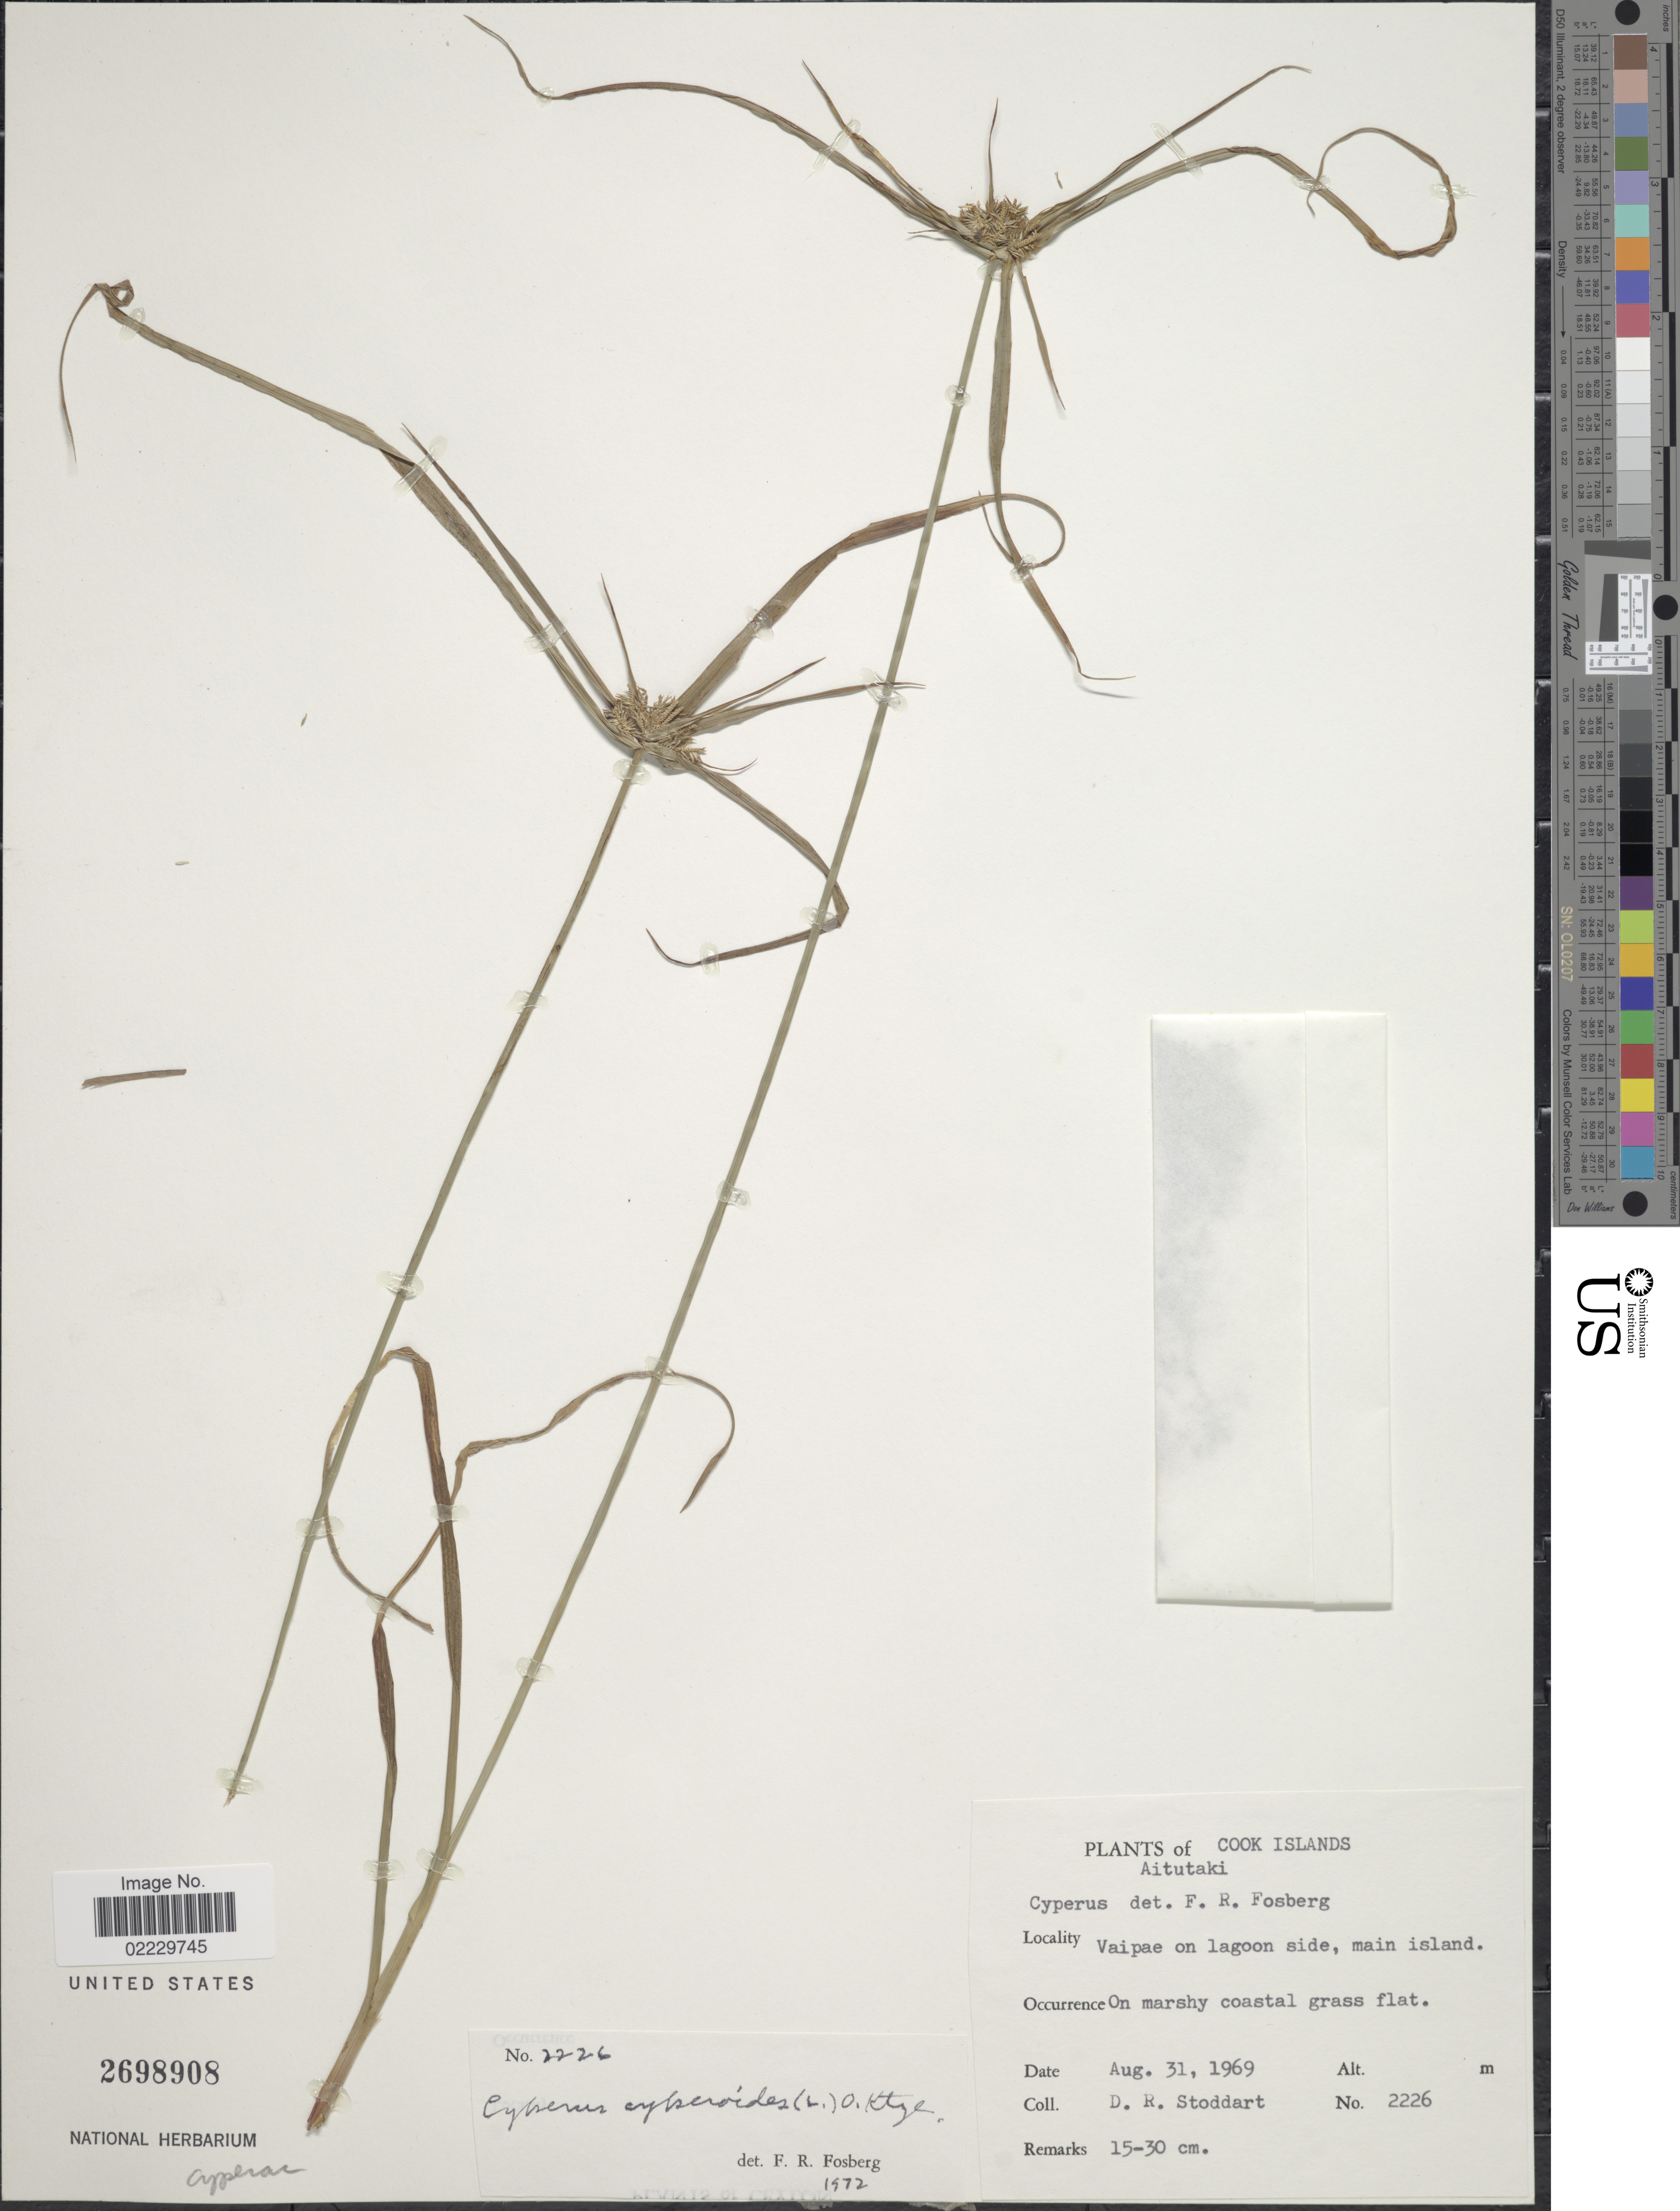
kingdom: Plantae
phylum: Tracheophyta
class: Liliopsida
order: Poales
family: Cyperaceae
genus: Cyperus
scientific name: Cyperus cyperoides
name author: (L.) Kuntze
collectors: D. R. Stoddart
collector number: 2226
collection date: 1969-08-31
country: Cook Islands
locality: Aitutaki, Vaipae on lagoon side, main island.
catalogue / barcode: US 2698908